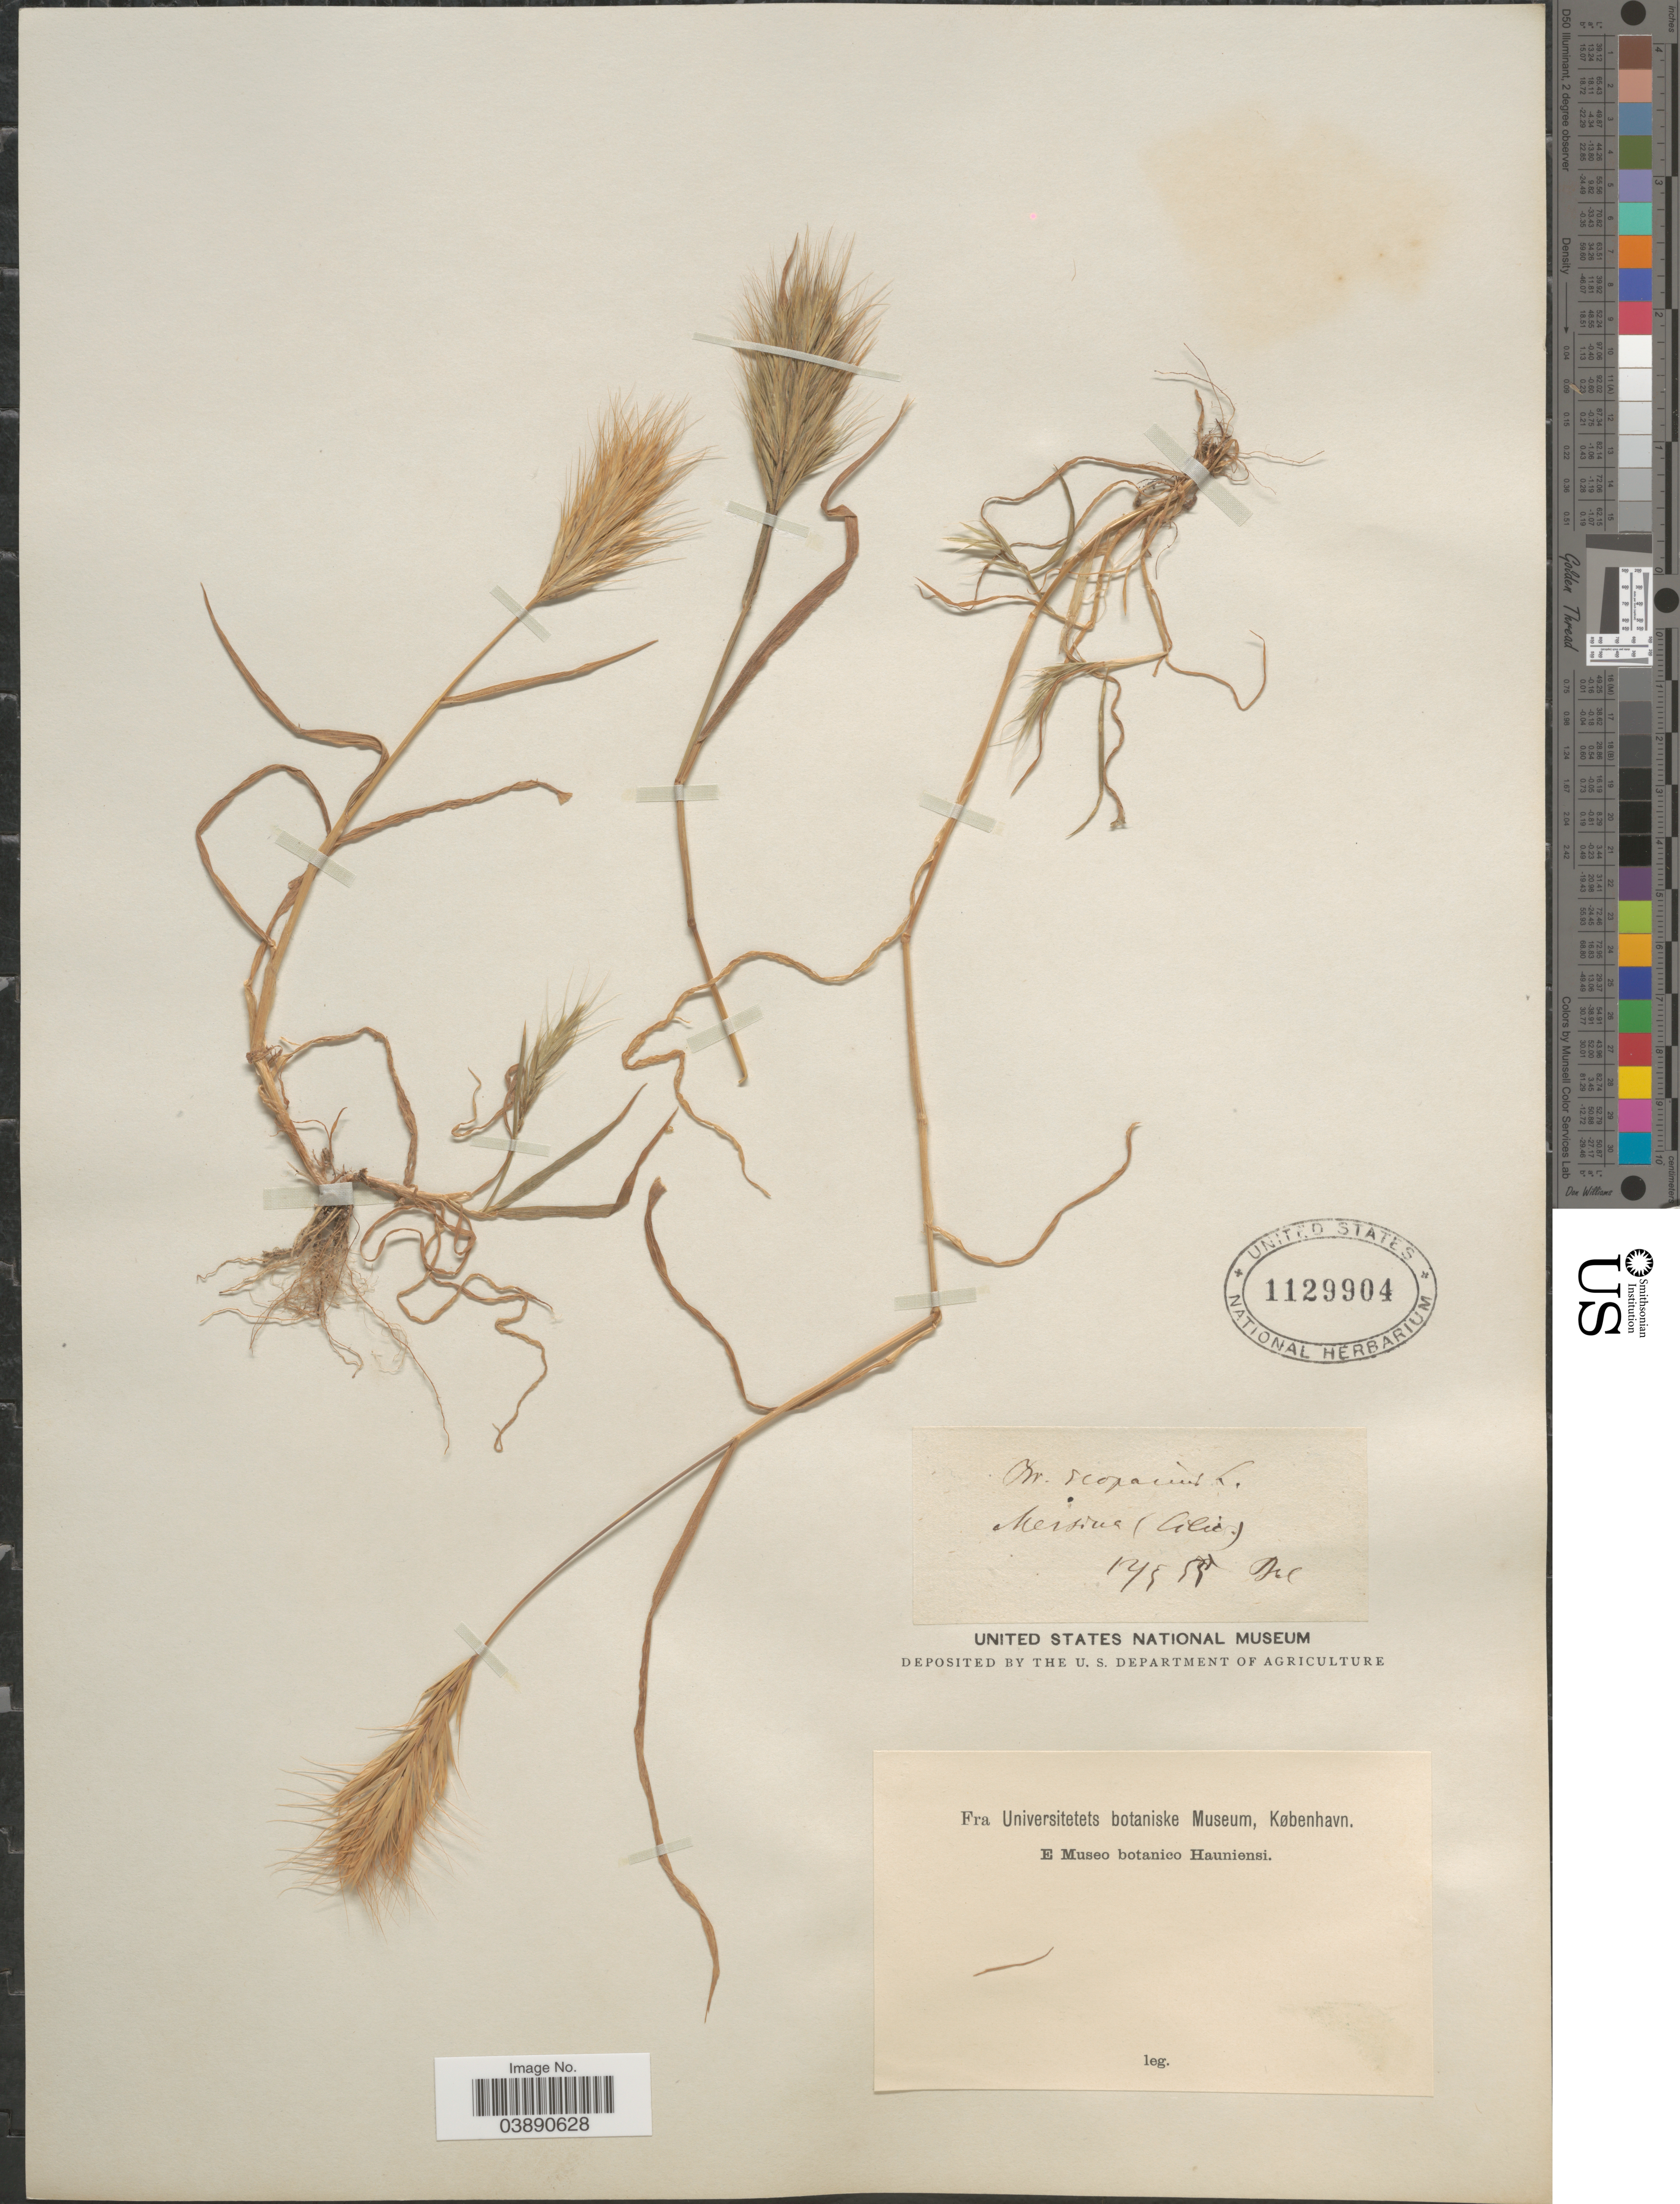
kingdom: Plantae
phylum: Tracheophyta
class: Liliopsida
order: Poales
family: Poaceae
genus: Bromus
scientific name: Bromus scoparius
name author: L.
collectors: Bal.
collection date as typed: Transcribed d/m/y: 12/5/55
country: Turkey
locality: Mersina (Cilici.).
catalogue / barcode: US 1129904